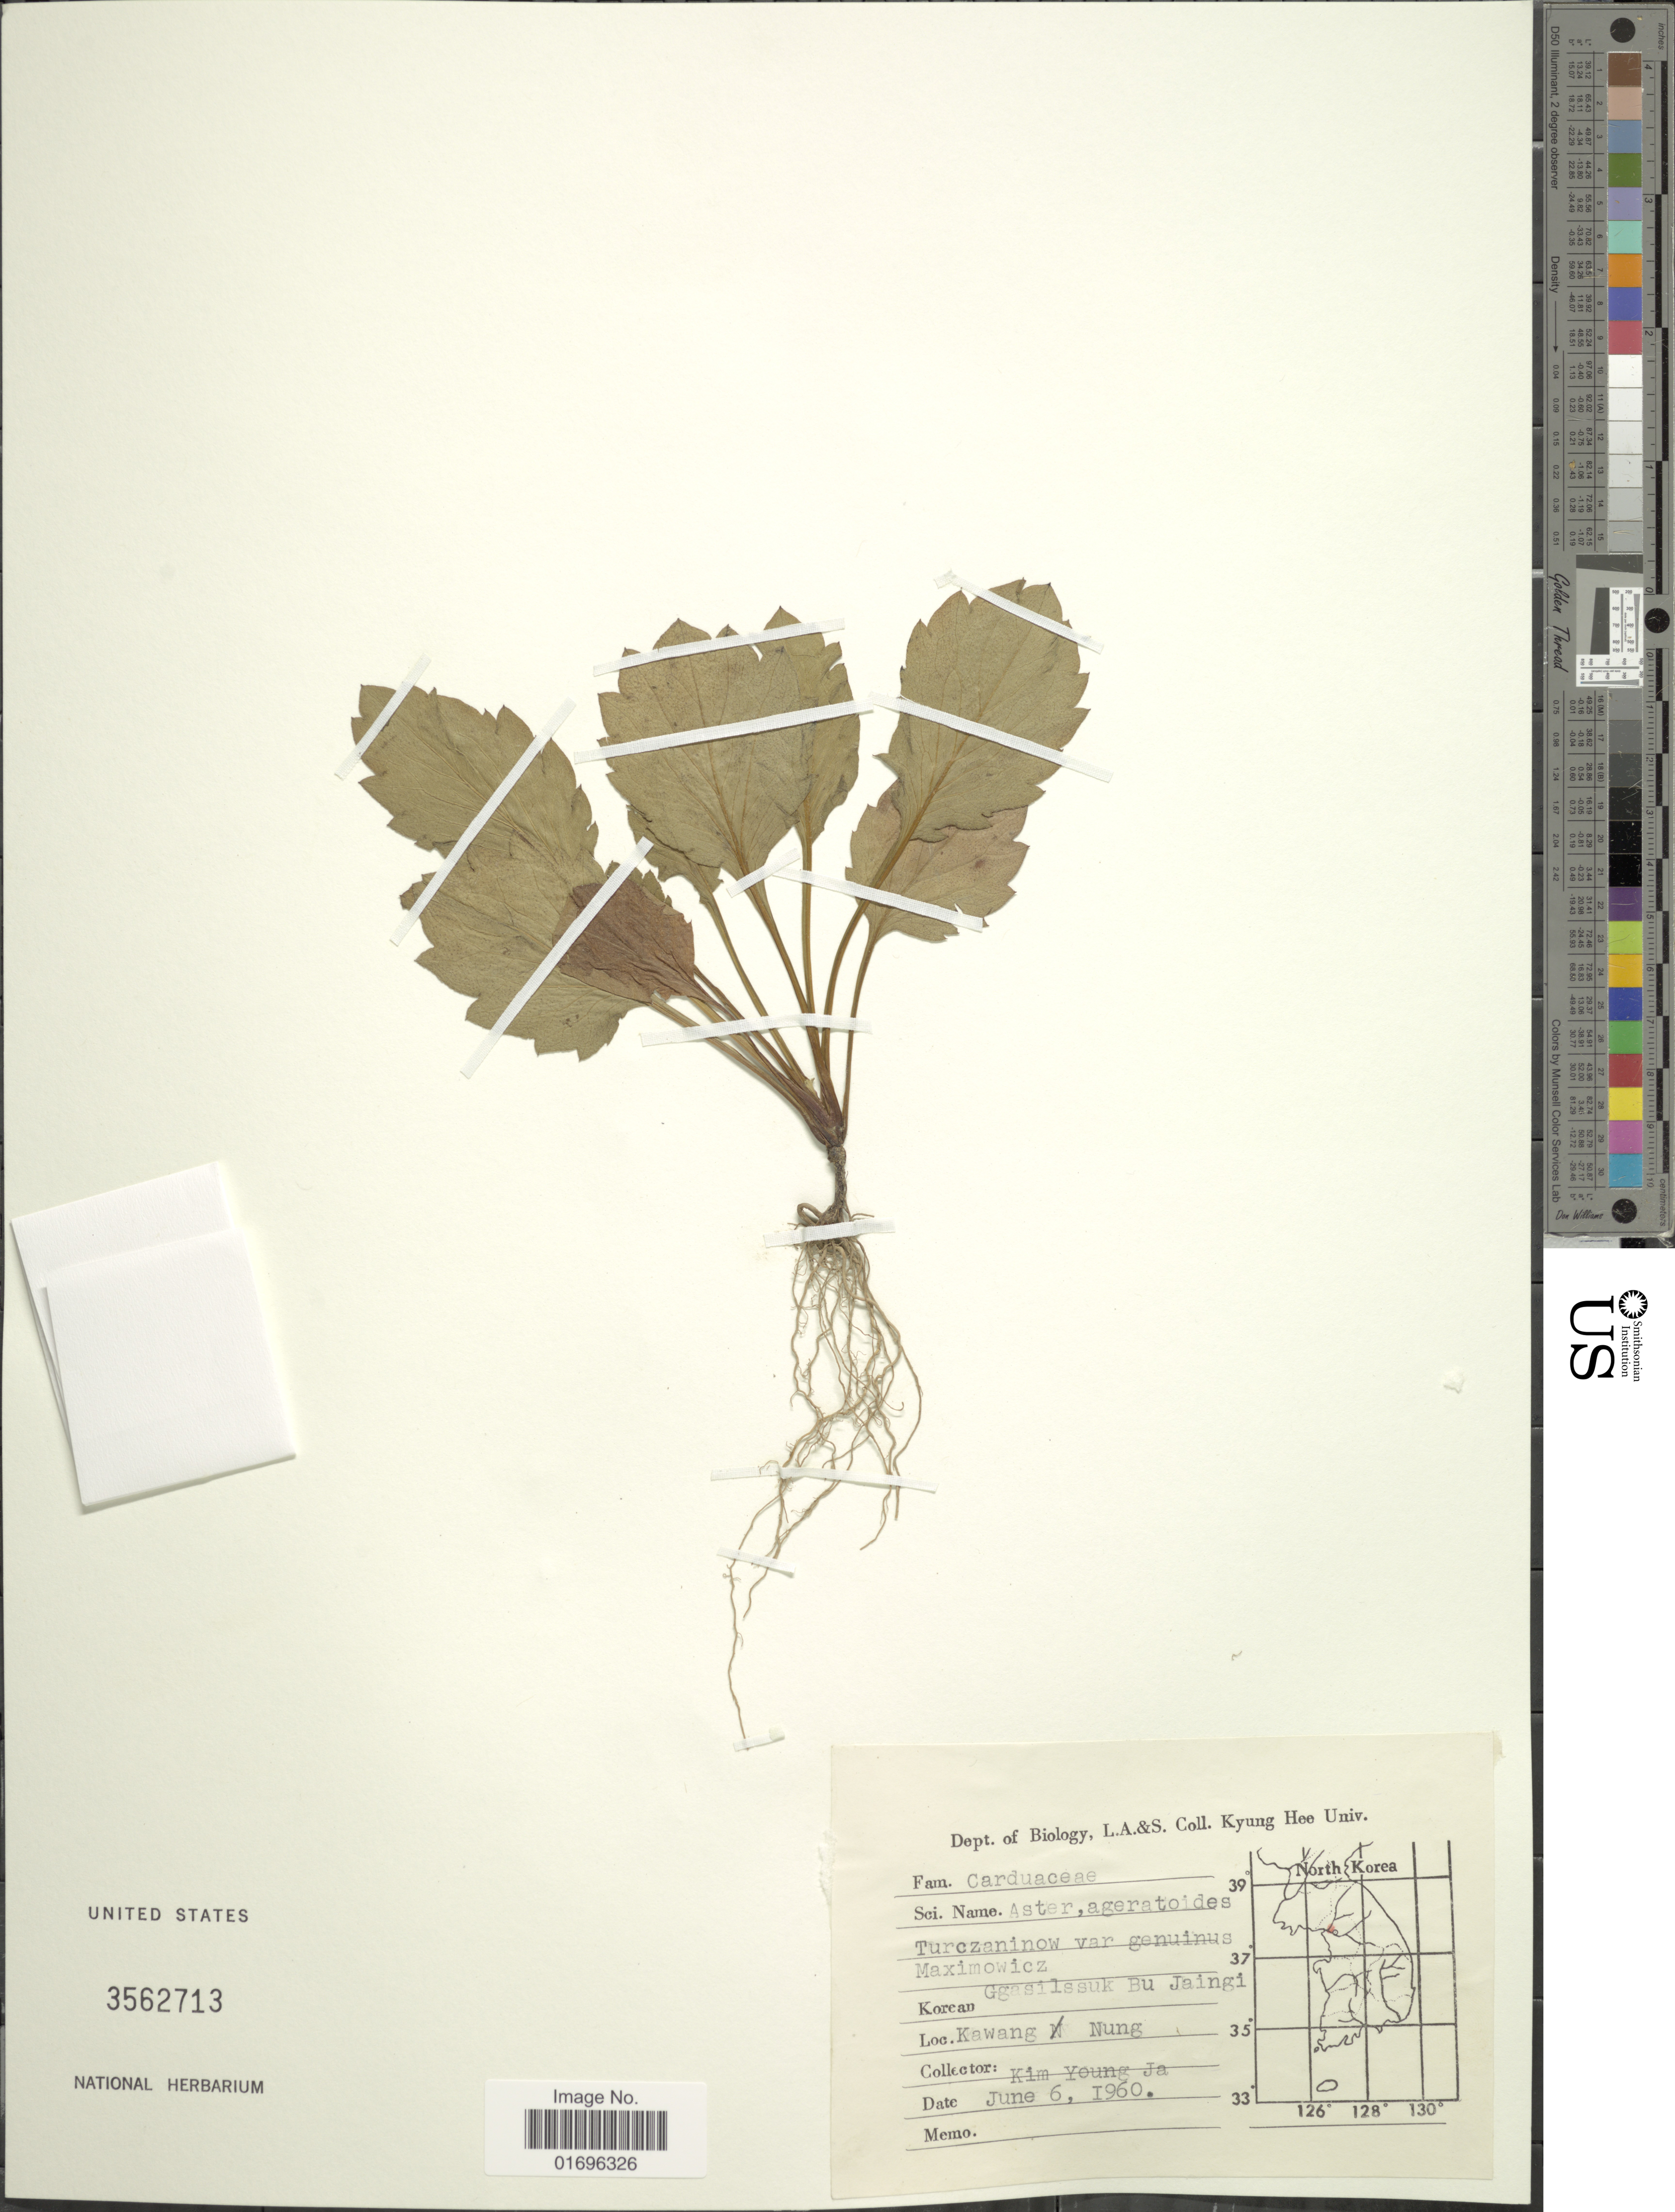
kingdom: Plantae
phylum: Tracheophyta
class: Magnoliopsida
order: Asterales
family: Asteraceae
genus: Aster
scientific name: Aster ageratoides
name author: Turcz.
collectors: K. Ja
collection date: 1960-06-06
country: South Korea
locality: Korean. Ggasilssuk Bu Jaingi. Kawang Nung.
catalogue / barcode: US 3562713